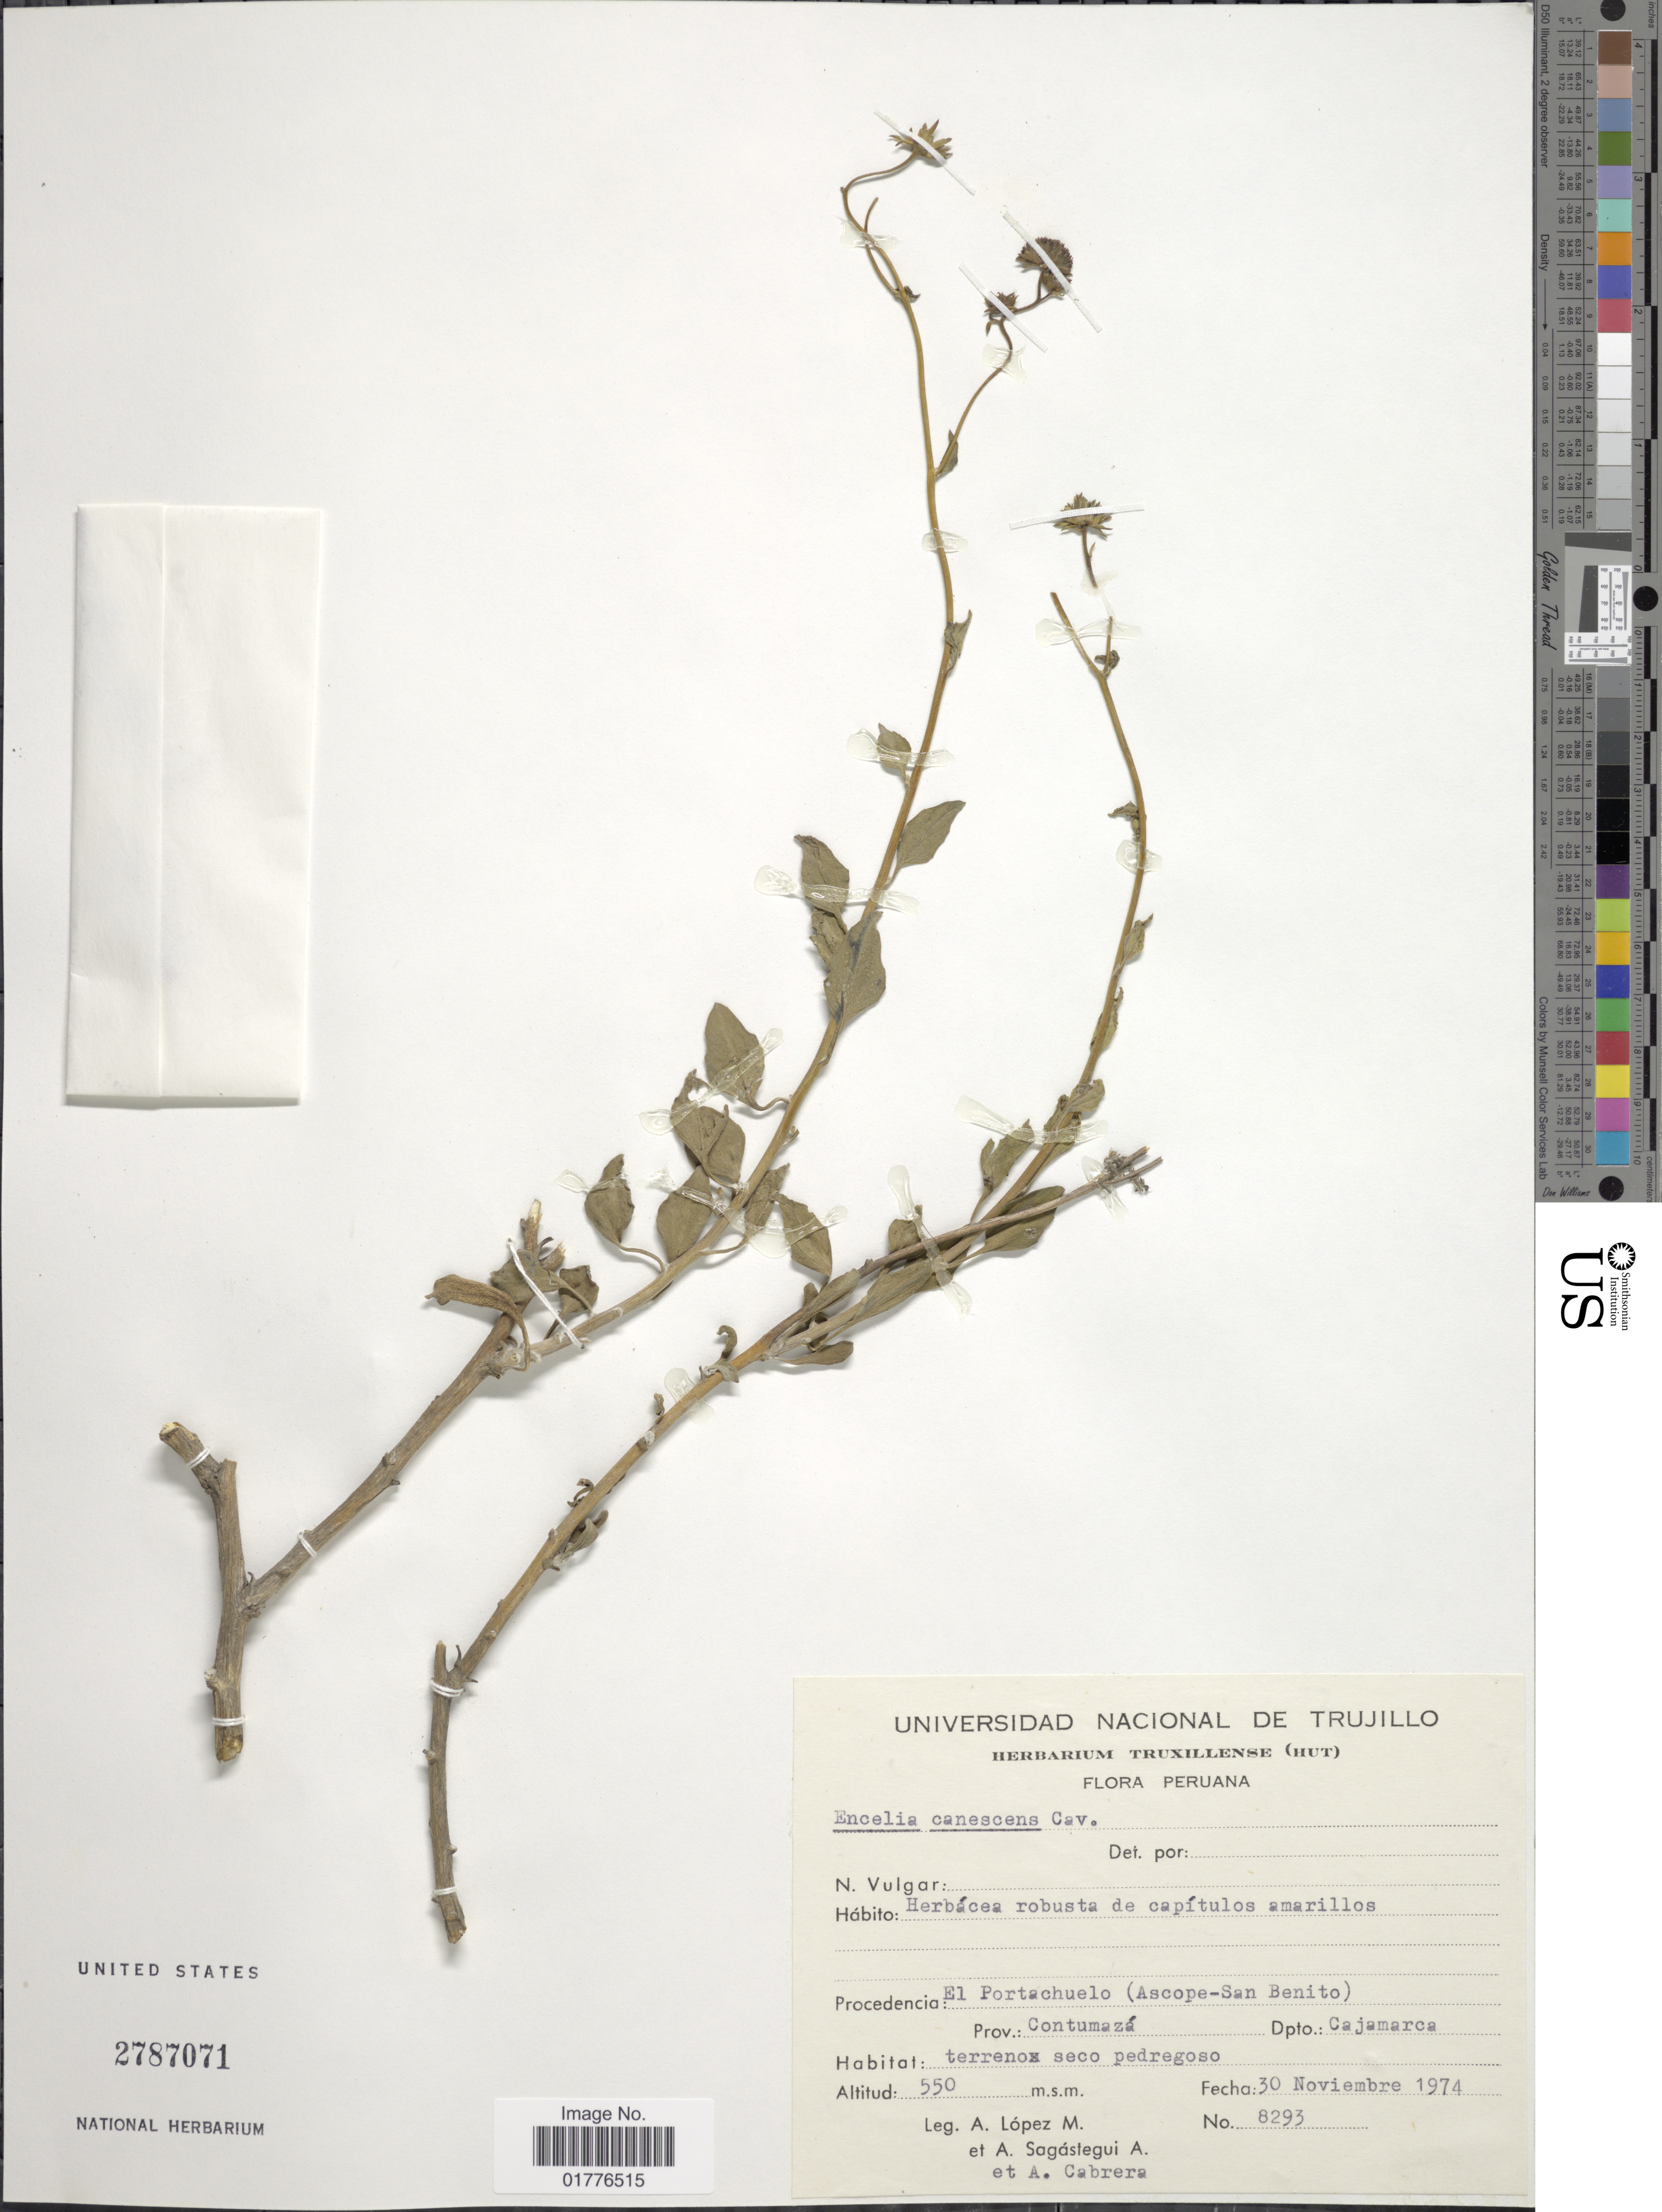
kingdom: Plantae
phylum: Tracheophyta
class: Magnoliopsida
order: Asterales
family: Asteraceae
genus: Encelia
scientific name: Encelia canescens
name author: Lam.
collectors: A. López M., A. Sagástegui A. & A. Cabrera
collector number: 8293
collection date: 1974-11-30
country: Peru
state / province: Cajamarca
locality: Procedencia: El Portachuelo (Ascope-San Benito). Prov.: Contumazá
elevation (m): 550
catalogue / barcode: US 2787071